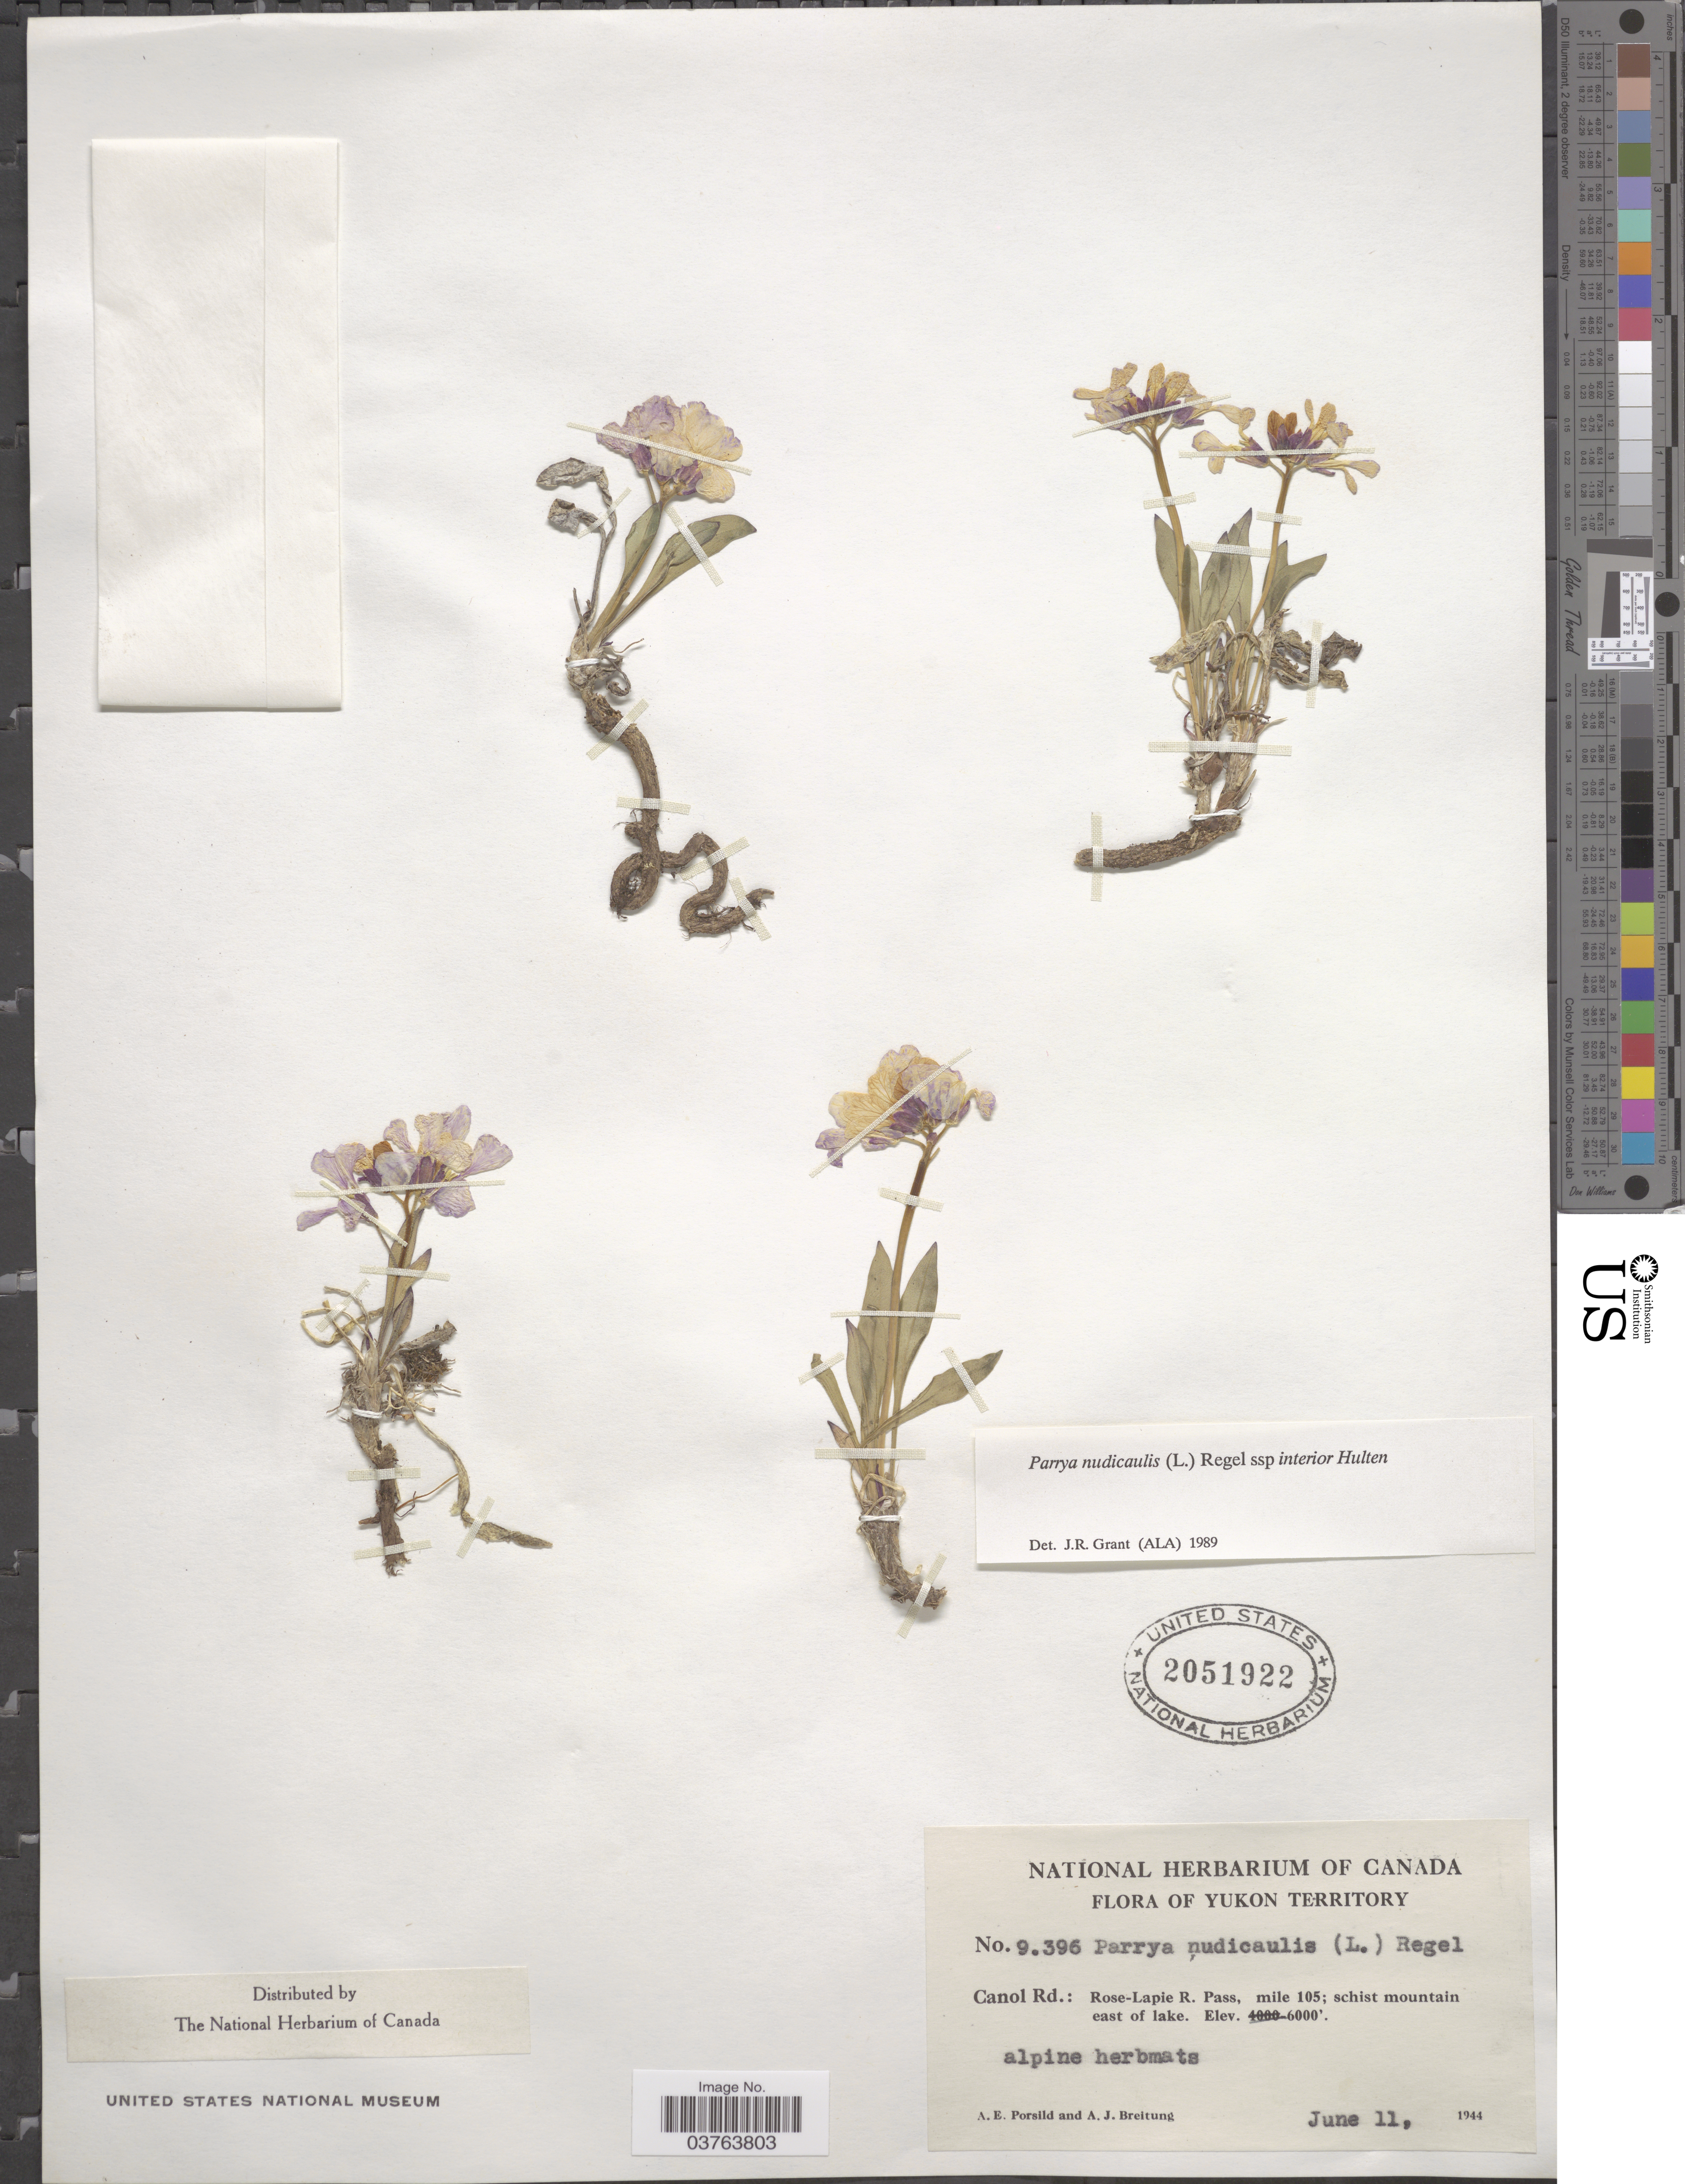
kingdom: Plantae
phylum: Tracheophyta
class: Magnoliopsida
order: Brassicales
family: Brassicaceae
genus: Parrya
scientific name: Parrya nudicaulis subsp. interior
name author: Hultén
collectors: A. E. Porsild & A. Breitung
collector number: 9396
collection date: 1944-06-11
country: Canada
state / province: Yukon Territory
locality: Canol Rd.: Rose-Lapie R. Pass, mile 105.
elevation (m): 1829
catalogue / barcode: US 2051922